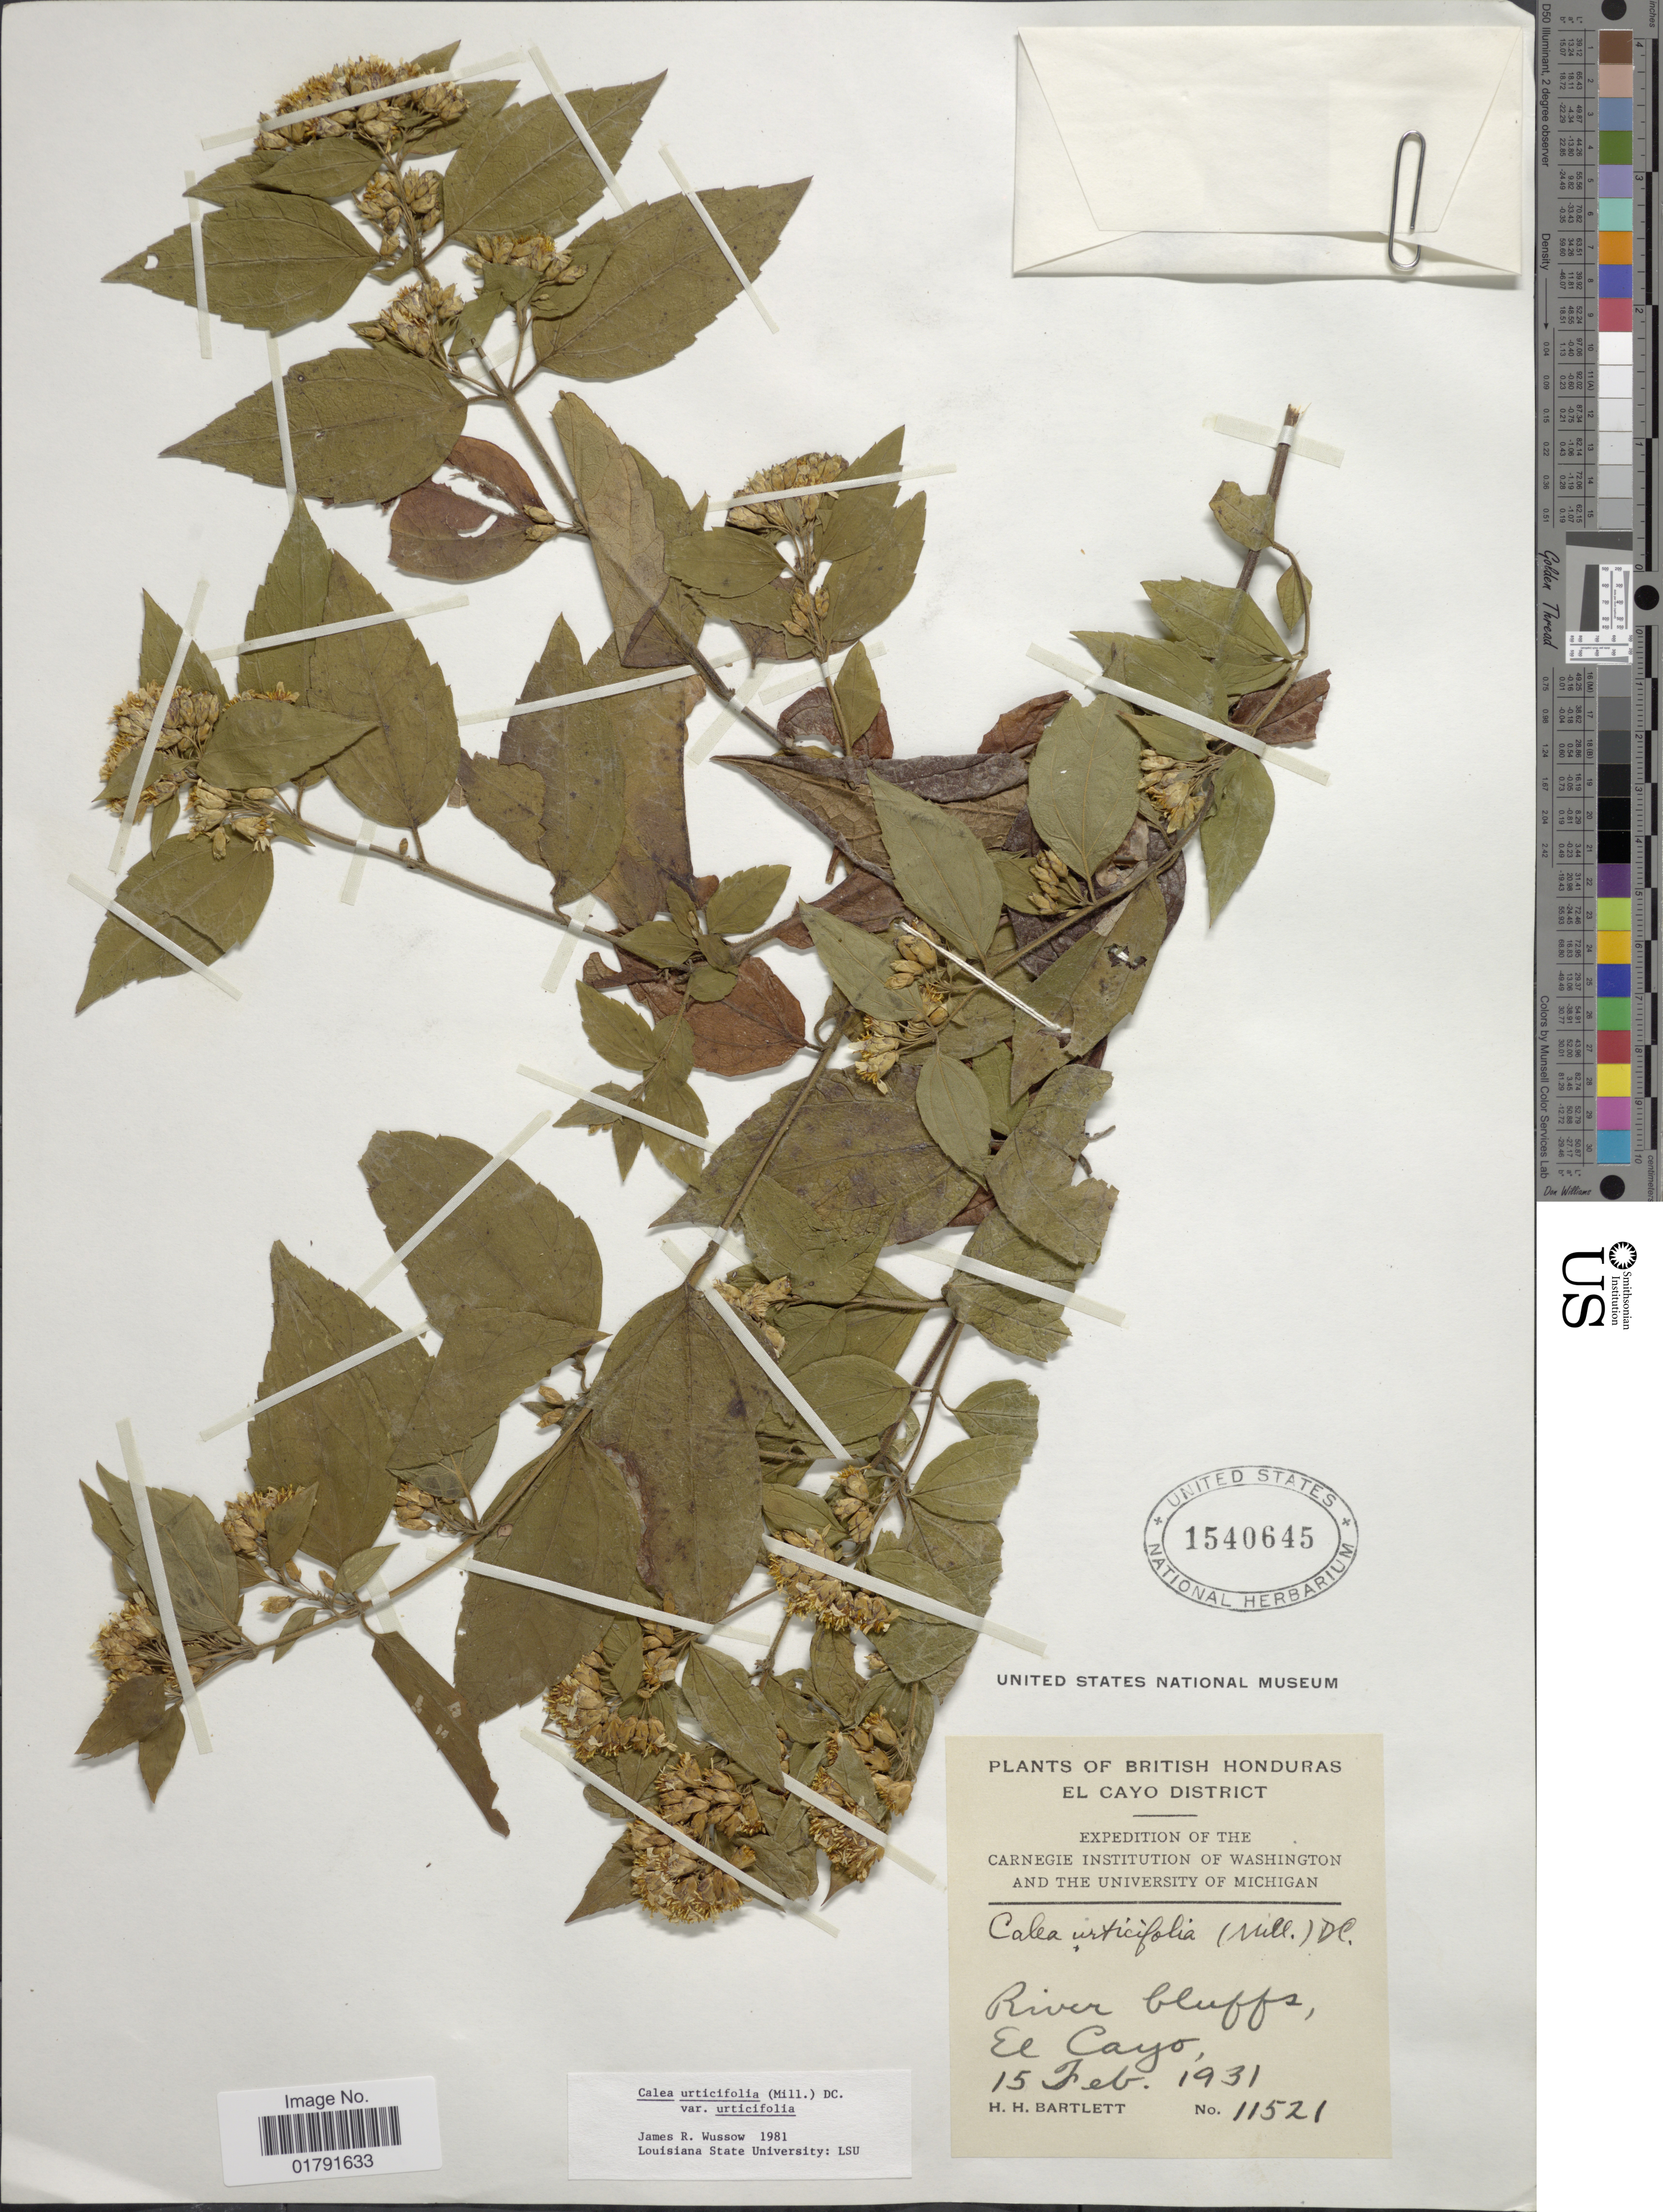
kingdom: Plantae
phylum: Tracheophyta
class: Magnoliopsida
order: Asterales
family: Asteraceae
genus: Calea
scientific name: Calea urticifolia var. urticifolia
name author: (Mill.) DC.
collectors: H. H. Bartlett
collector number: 11521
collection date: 1931-02-15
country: Belize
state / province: Cayo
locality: British Honduras, El Cayo District, River bluffs, El Cayo.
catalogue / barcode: US 1540645